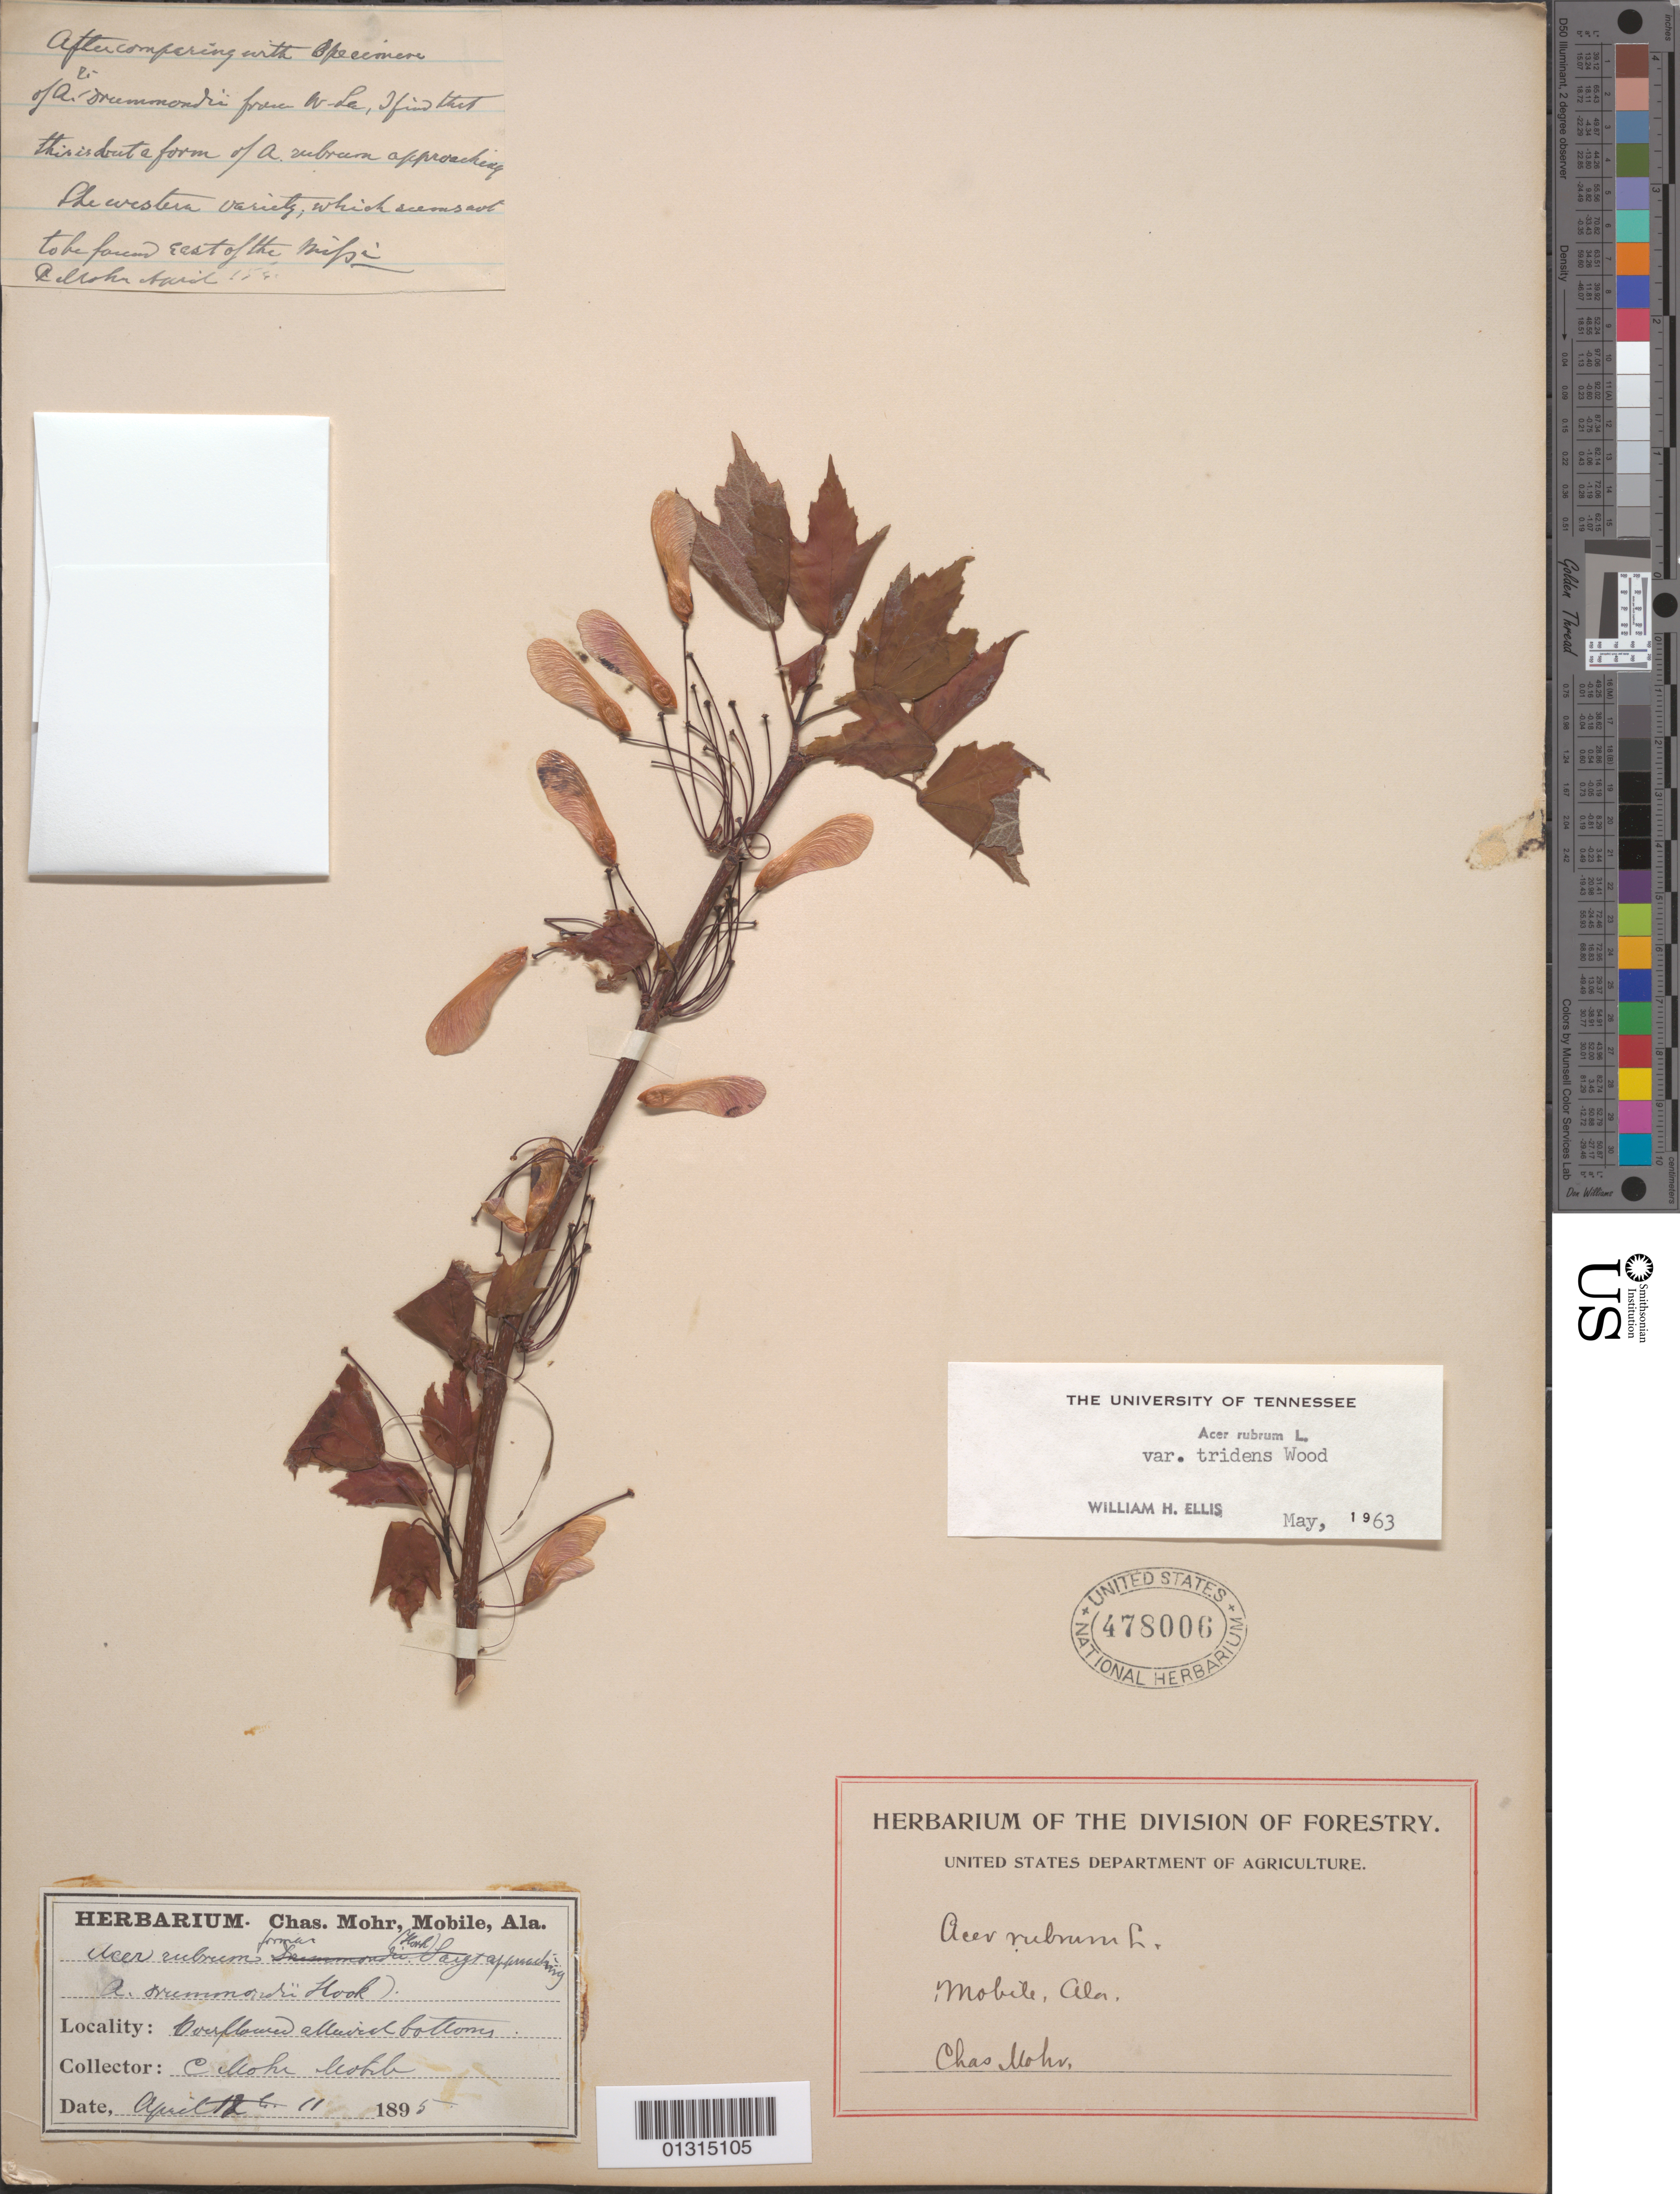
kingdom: Plantae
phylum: Tracheophyta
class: Magnoliopsida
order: Sapindales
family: Sapindaceae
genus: Acer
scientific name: Acer rubrum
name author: L.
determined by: Ellis, W. H.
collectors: C. T. Mohr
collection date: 1895-04-11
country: United States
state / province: Alabama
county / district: Mobile County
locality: Mobile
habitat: Overflowed alluvial bottoms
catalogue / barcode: US 479006